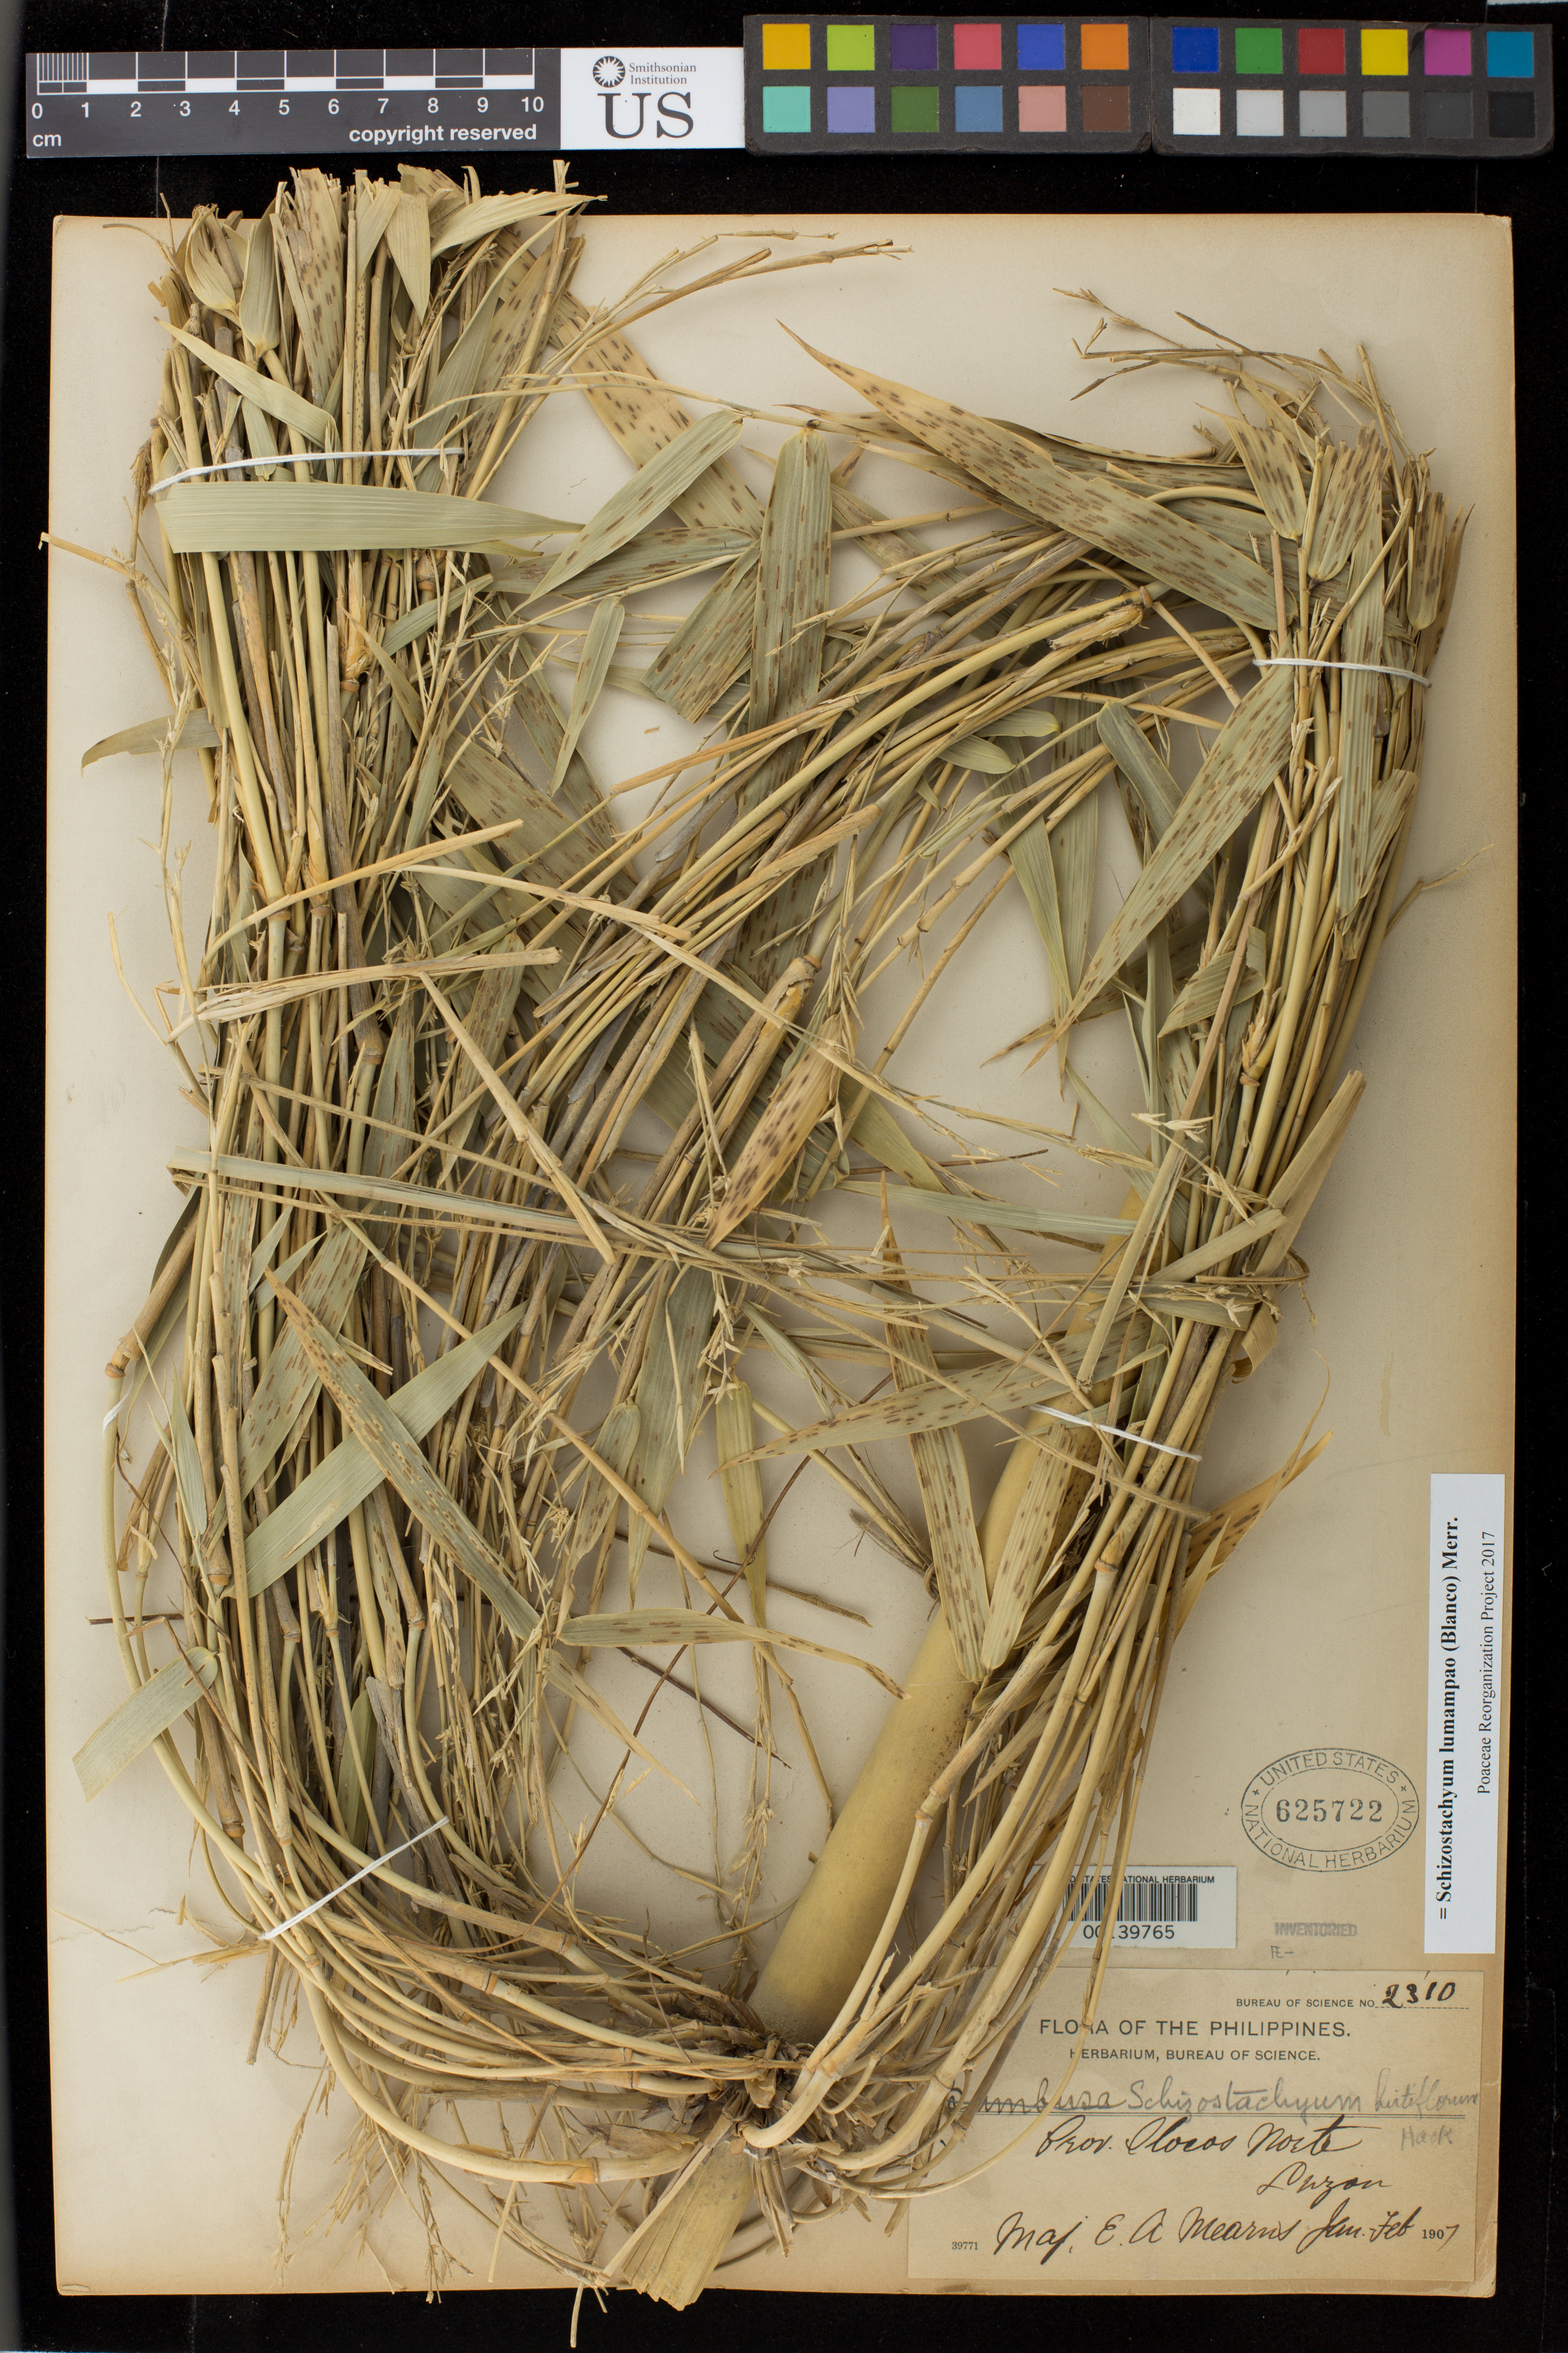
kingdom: Plantae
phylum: Tracheophyta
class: Liliopsida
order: Poales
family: Poaceae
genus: Schizostachyum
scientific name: Schizostachyum lumampao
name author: (Blanco) Merr.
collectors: E. A. Mearns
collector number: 2310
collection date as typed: Jan. - Feb. 1907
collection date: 1907-01/1907-02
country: Philippines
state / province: Ilocos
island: Luzon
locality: Prov. Ilocos Norte, Luzon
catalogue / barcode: US 625722